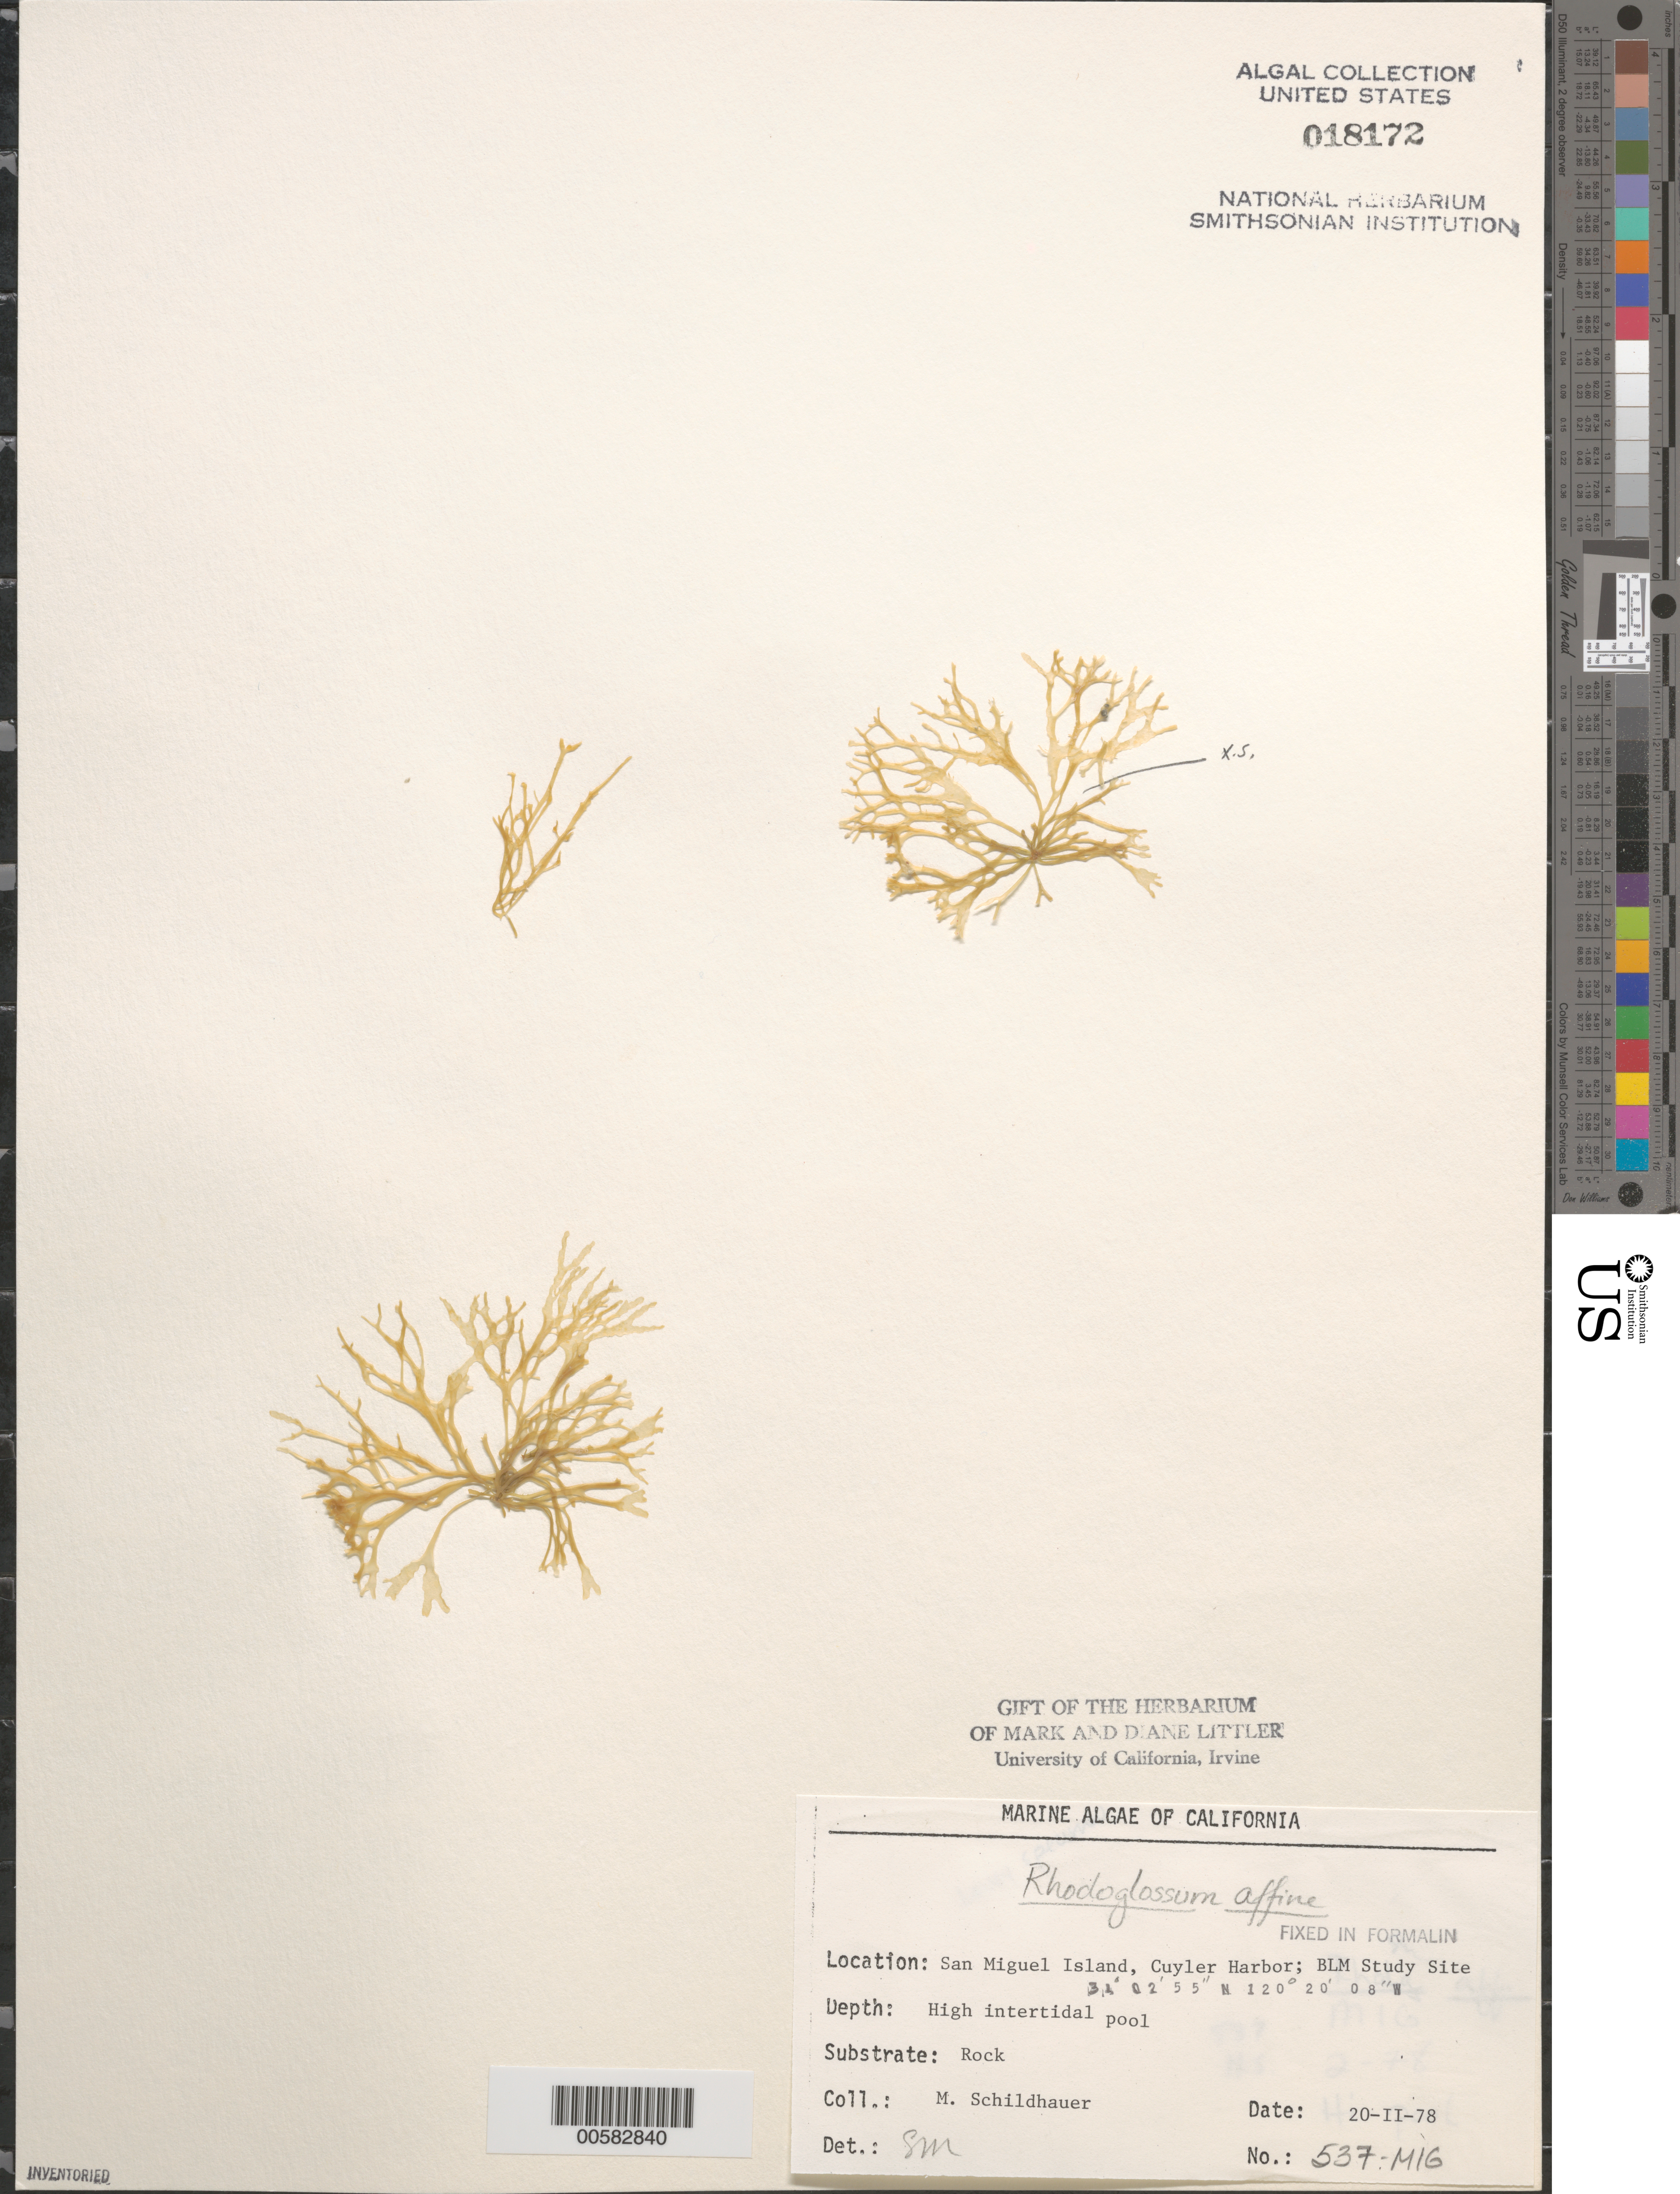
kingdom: Plantae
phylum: Rhodophyta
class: Florideophyceae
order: Gigartinales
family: Gigartinaceae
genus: Mazzaella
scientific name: Mazzaella affinis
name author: (Harvey) Fredericq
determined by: Algae name updating Project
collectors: M. Schildhauer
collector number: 537-mig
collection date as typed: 20 Feb 1978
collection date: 1978-02-20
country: United States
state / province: California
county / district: Santa Barbara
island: San Miguel Island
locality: Cuyler Harbor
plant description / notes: BLM-SOCALBIGHT Rocky Intertidal Survey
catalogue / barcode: US 18172